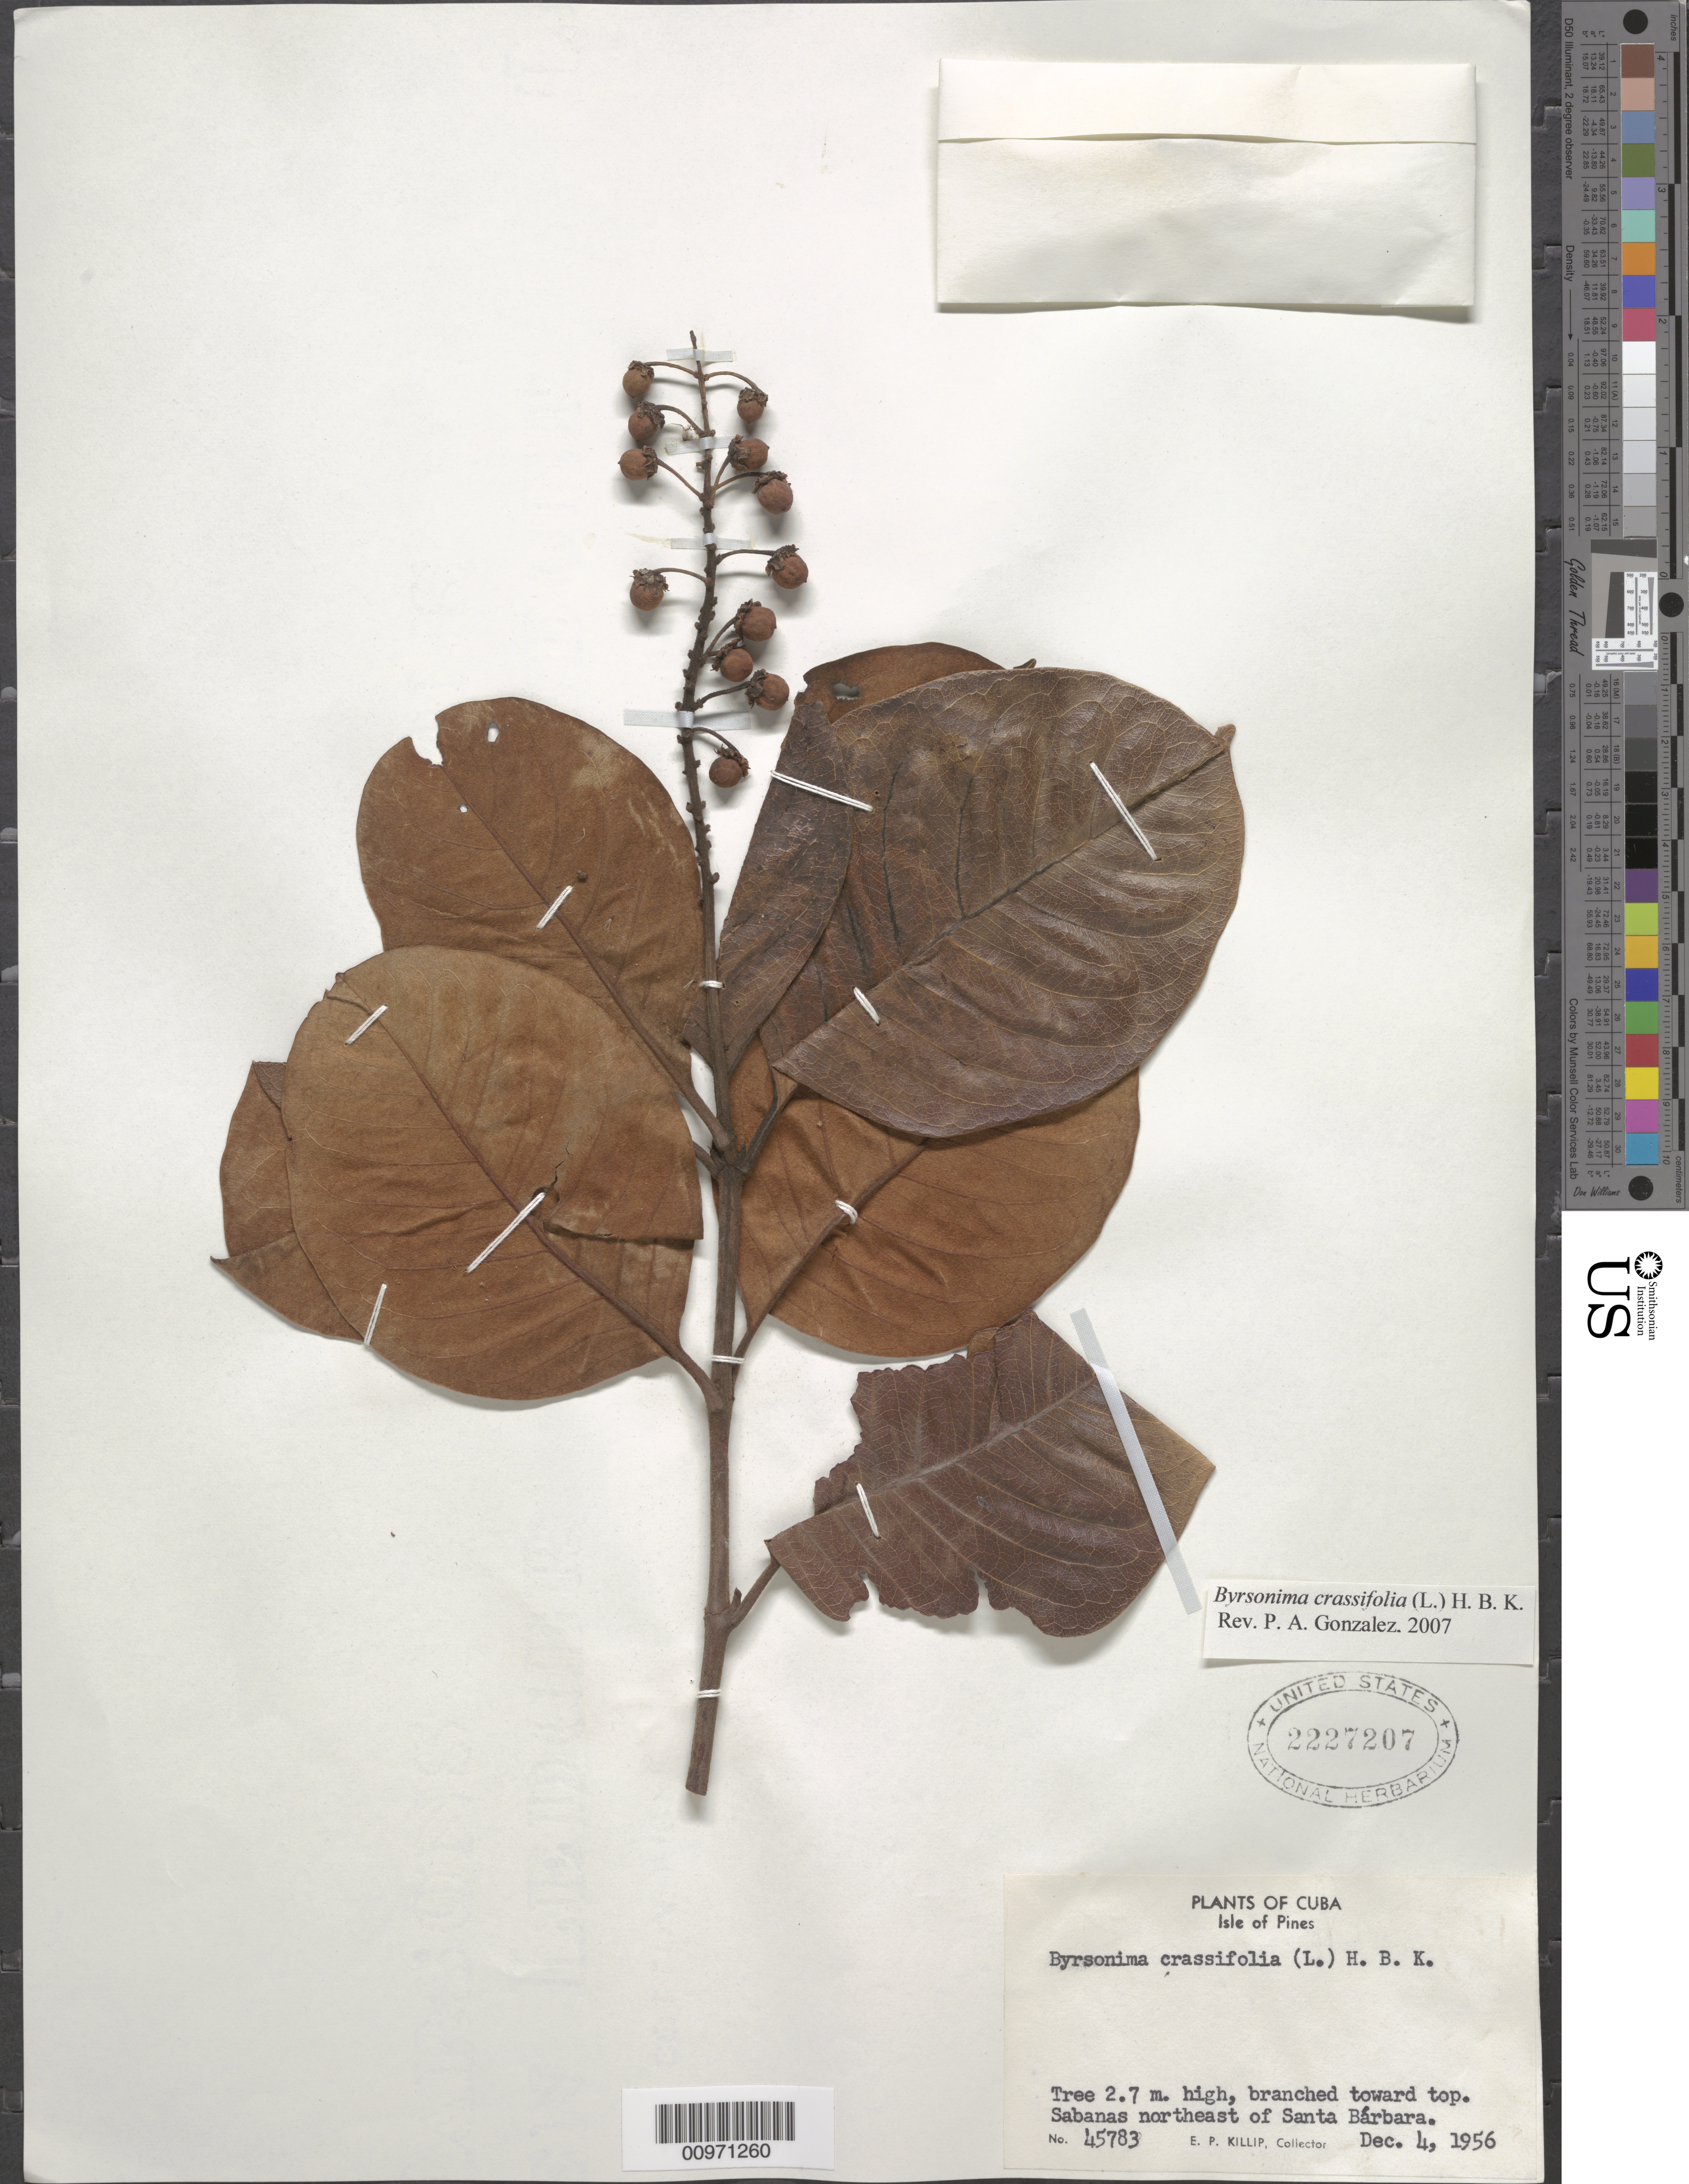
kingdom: Plantae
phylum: Tracheophyta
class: Magnoliopsida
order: Malpighiales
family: Malpighiaceae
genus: Byrsonima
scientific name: Byrsonima crassifolia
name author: (L.) Kunth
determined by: González, P. A.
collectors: E. P. Killip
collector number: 45783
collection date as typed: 04 Dec 1956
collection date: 1956-12-04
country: Cuba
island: Isla de la Juventud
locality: Northeast of Santa Bárbara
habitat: Sabanas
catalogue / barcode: US 2227207